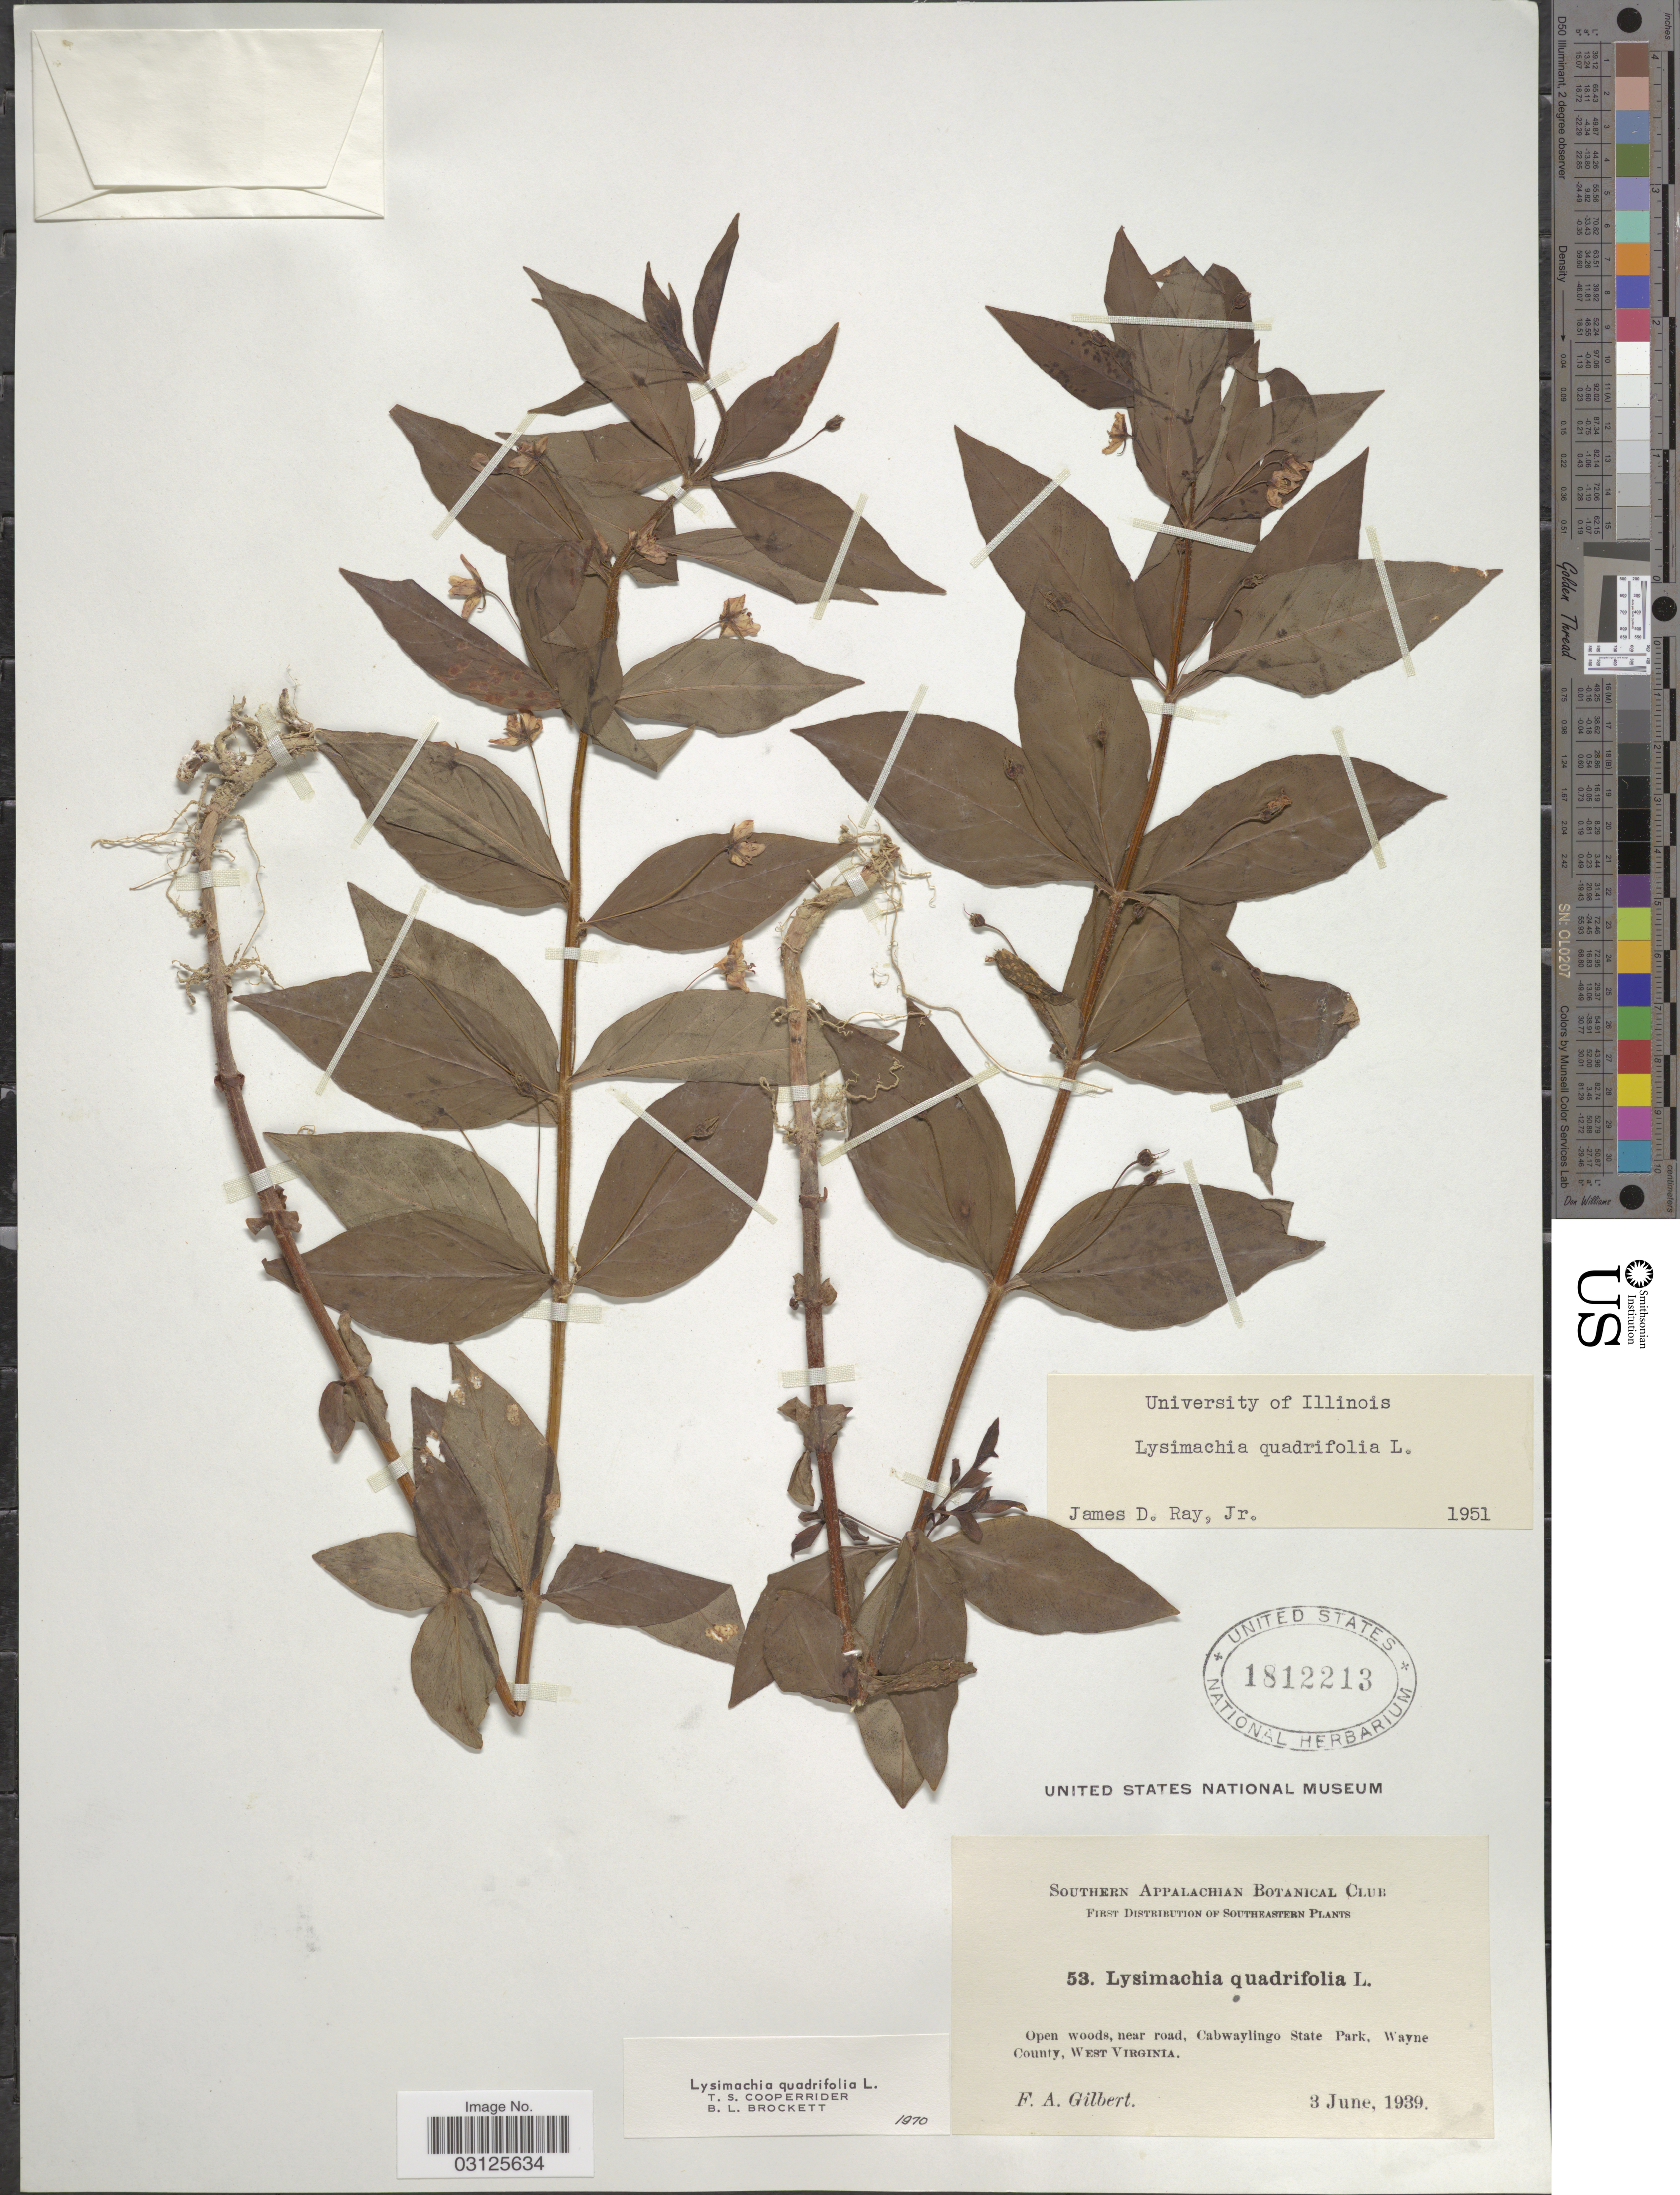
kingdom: Plantae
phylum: Tracheophyta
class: Magnoliopsida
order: Ericales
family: Primulaceae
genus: Lysimachia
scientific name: Lysimachia quadrifolia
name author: L.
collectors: F. A. Gilbert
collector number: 53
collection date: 1939-06-03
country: United States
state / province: West Virginia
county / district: Wayne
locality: Southeastern, Open woods, near road, Cabwaylingo State Park, Wayne County.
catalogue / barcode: US 1812213